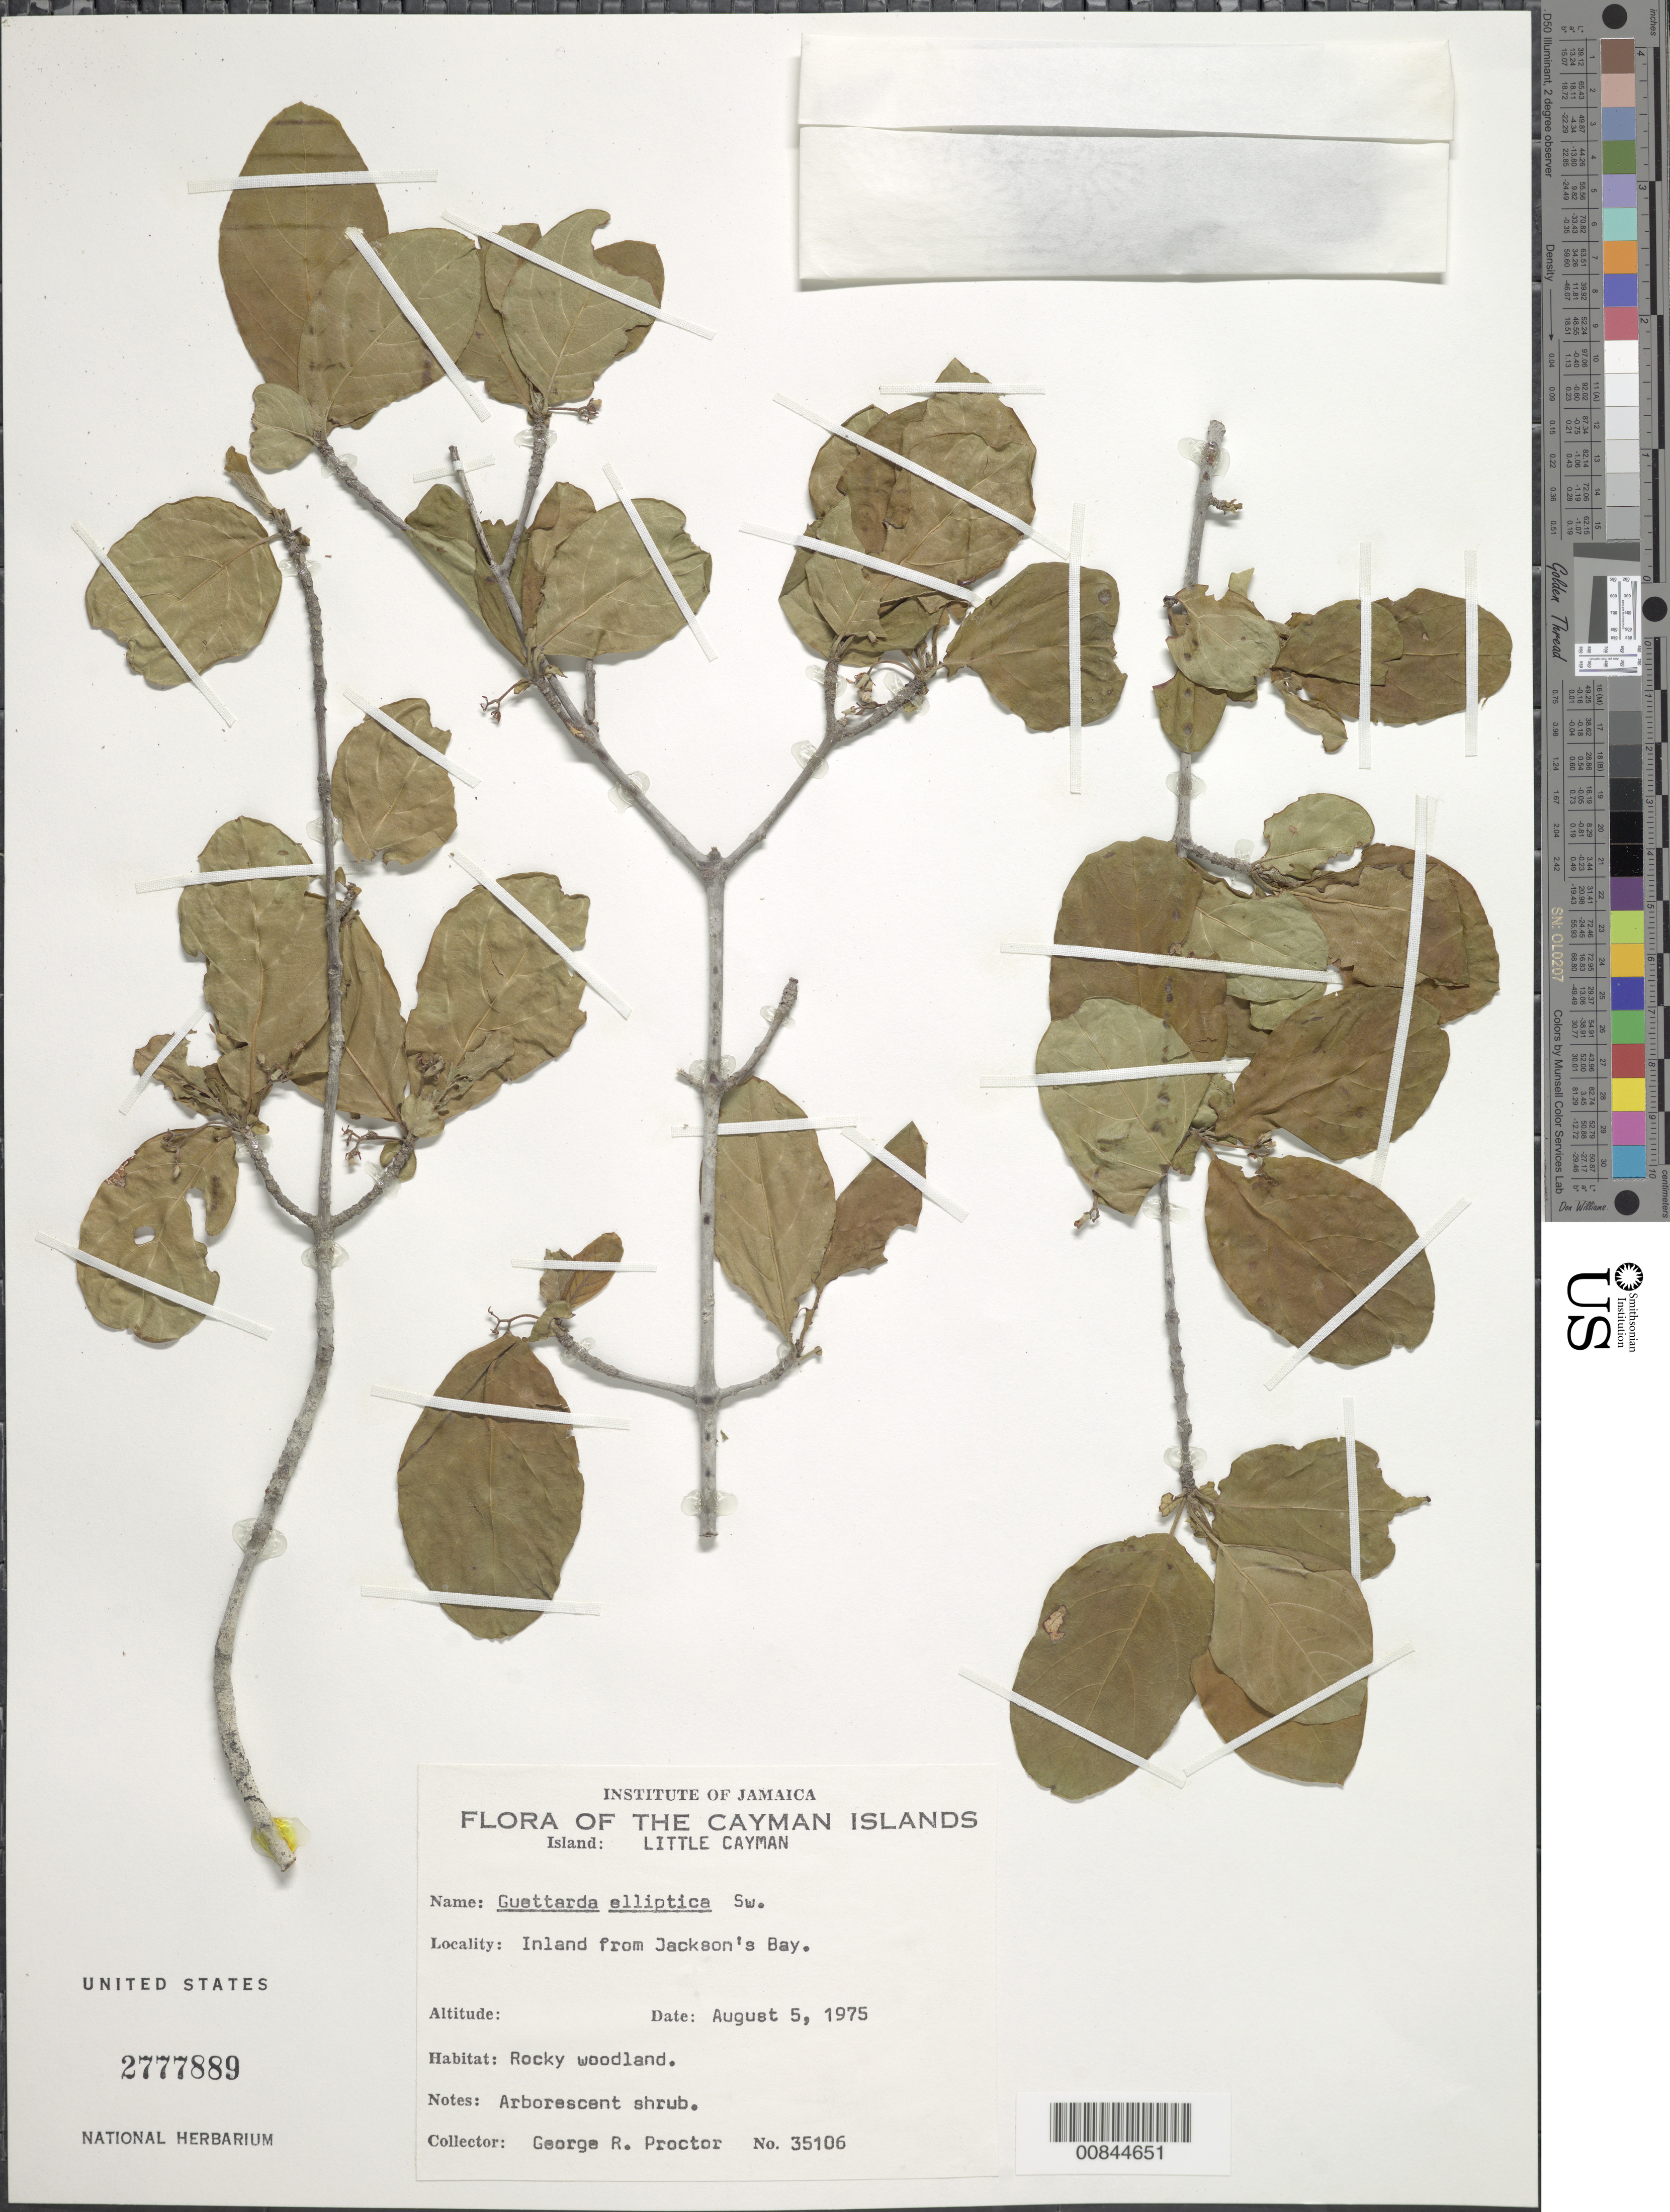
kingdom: Plantae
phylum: Tracheophyta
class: Magnoliopsida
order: Gentianales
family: Rubiaceae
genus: Guettarda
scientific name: Guettarda elliptica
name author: Sw.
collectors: G. R. Proctor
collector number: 35106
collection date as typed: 05 Aug 1975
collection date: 1975-08-05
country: Cayman Islands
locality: Little Cayman Island: Inland from Jackson's Bay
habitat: Rocky woodland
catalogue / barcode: US 2777889